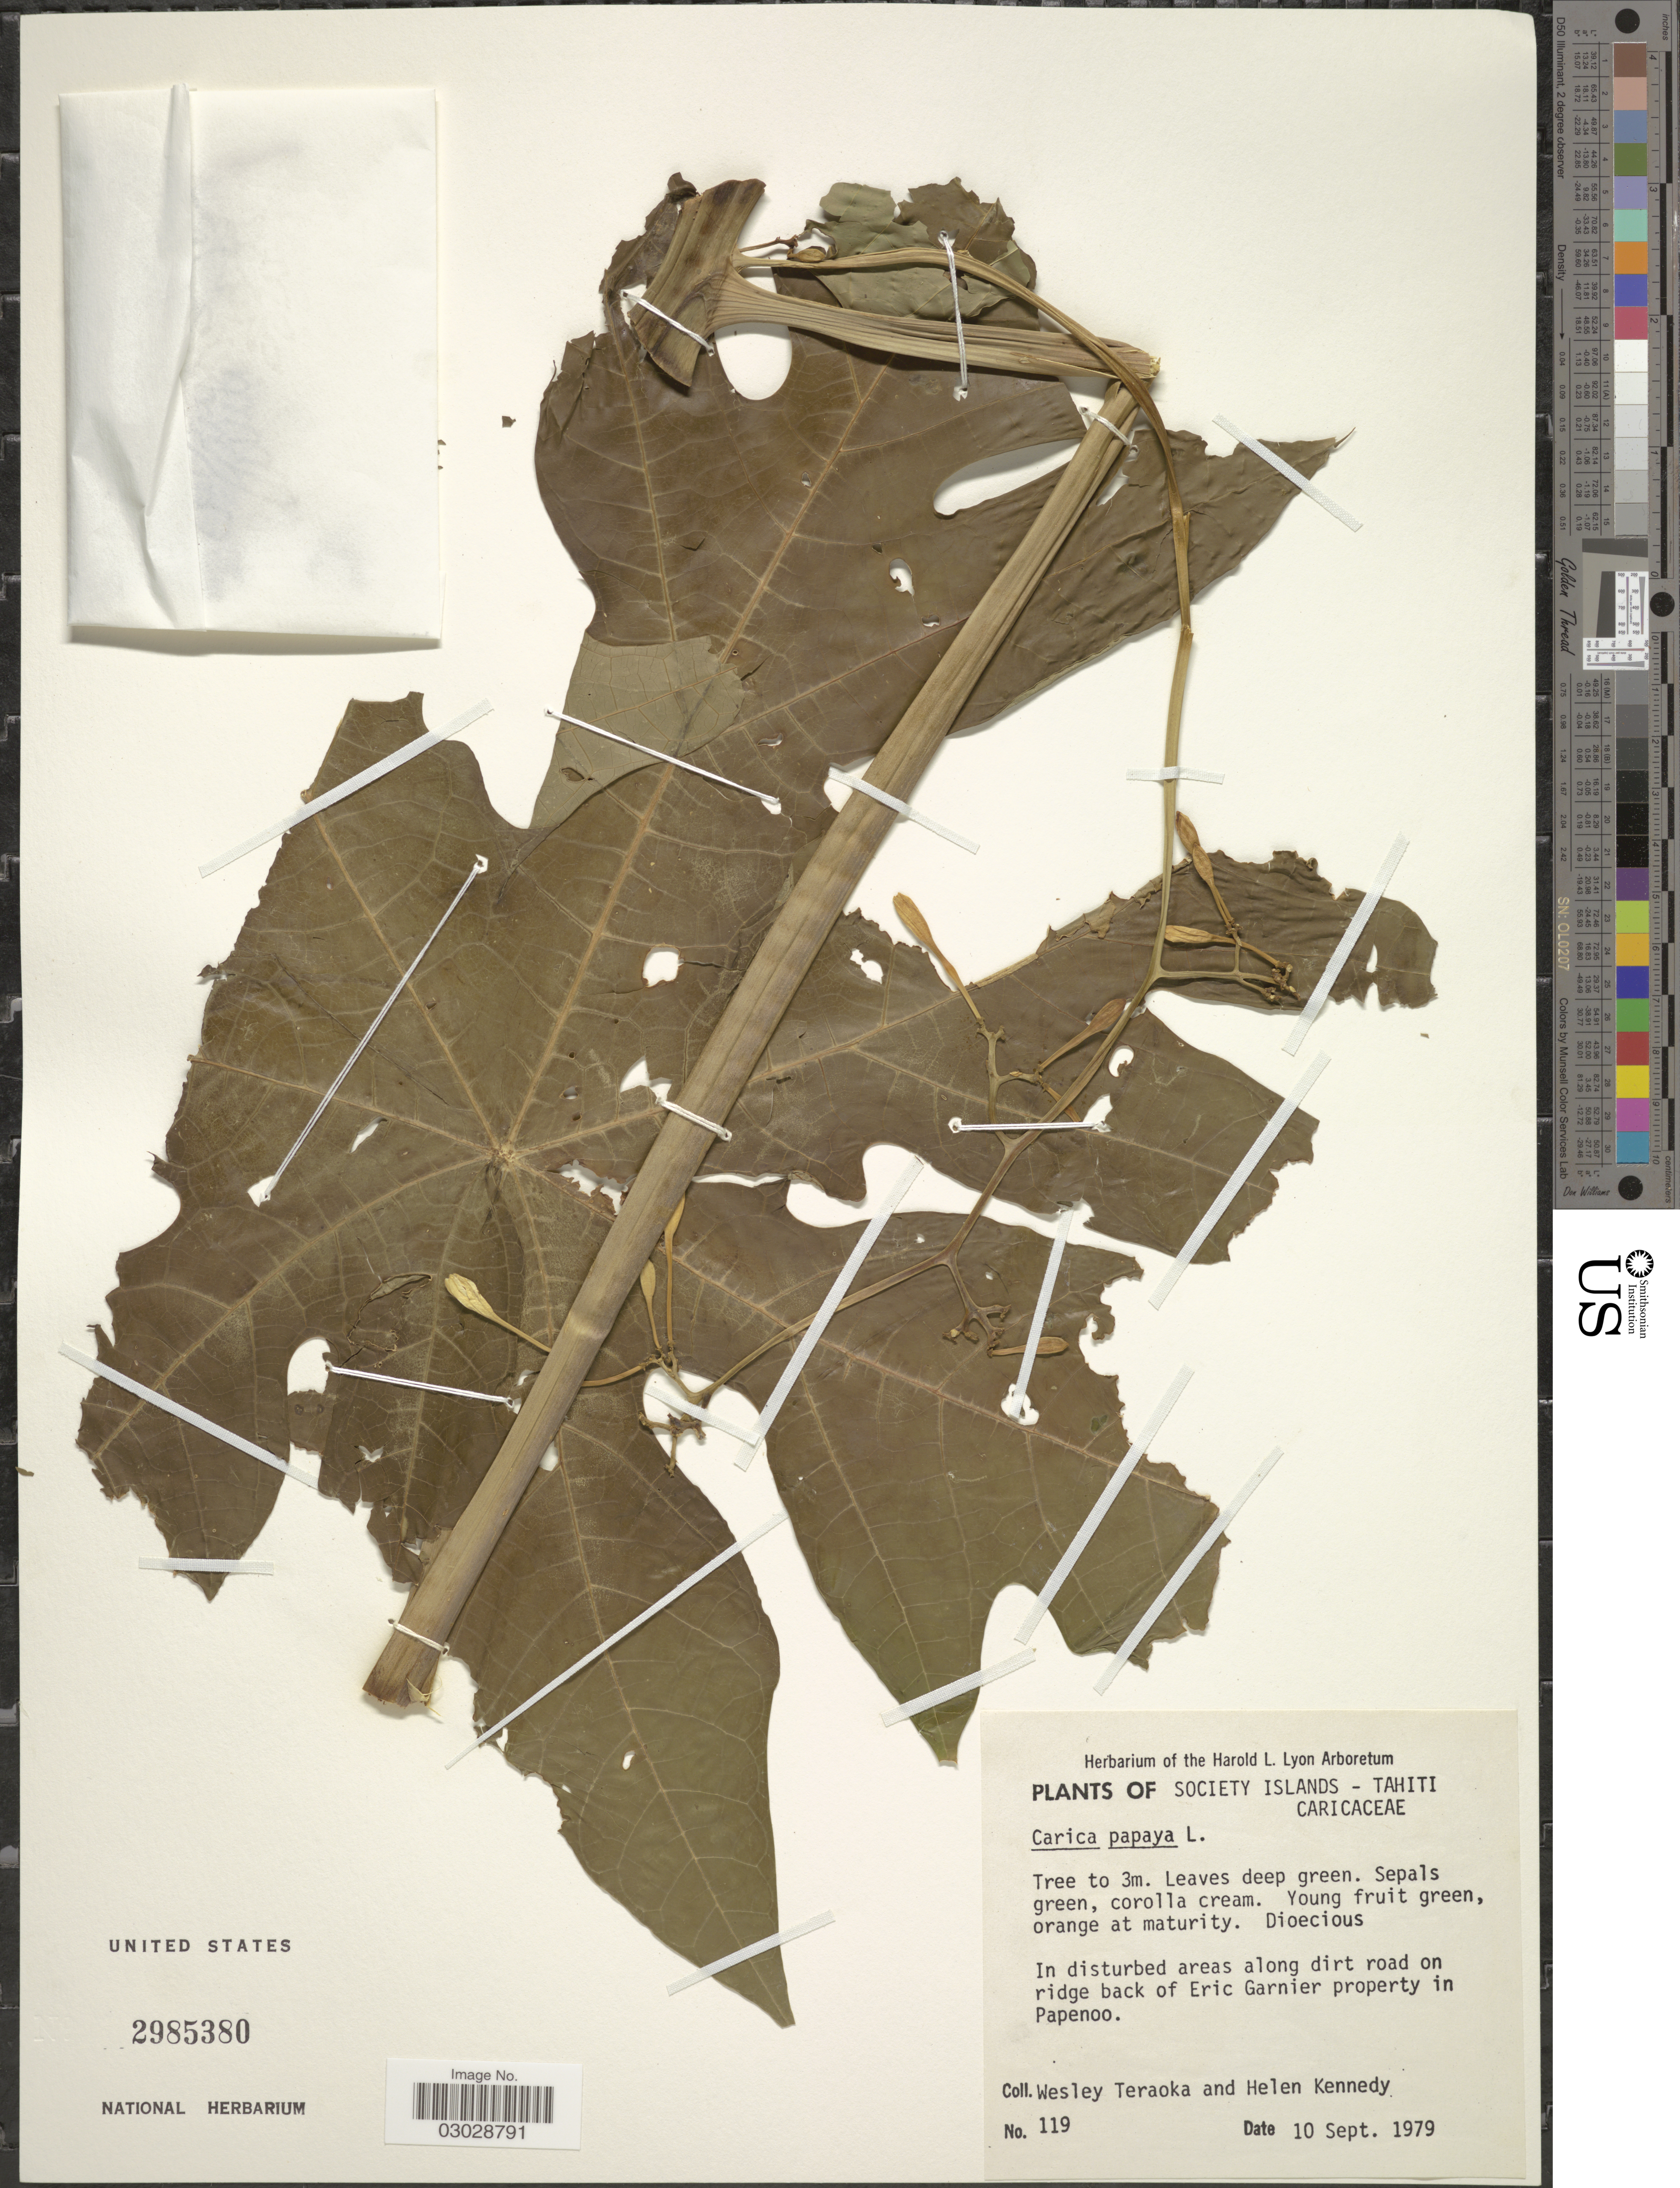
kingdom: Plantae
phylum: Tracheophyta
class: Magnoliopsida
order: Brassicales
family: Caricaceae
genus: Carica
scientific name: Carica papaya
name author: L.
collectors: W. Teraoka & H. Kennedy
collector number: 119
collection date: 1979-09-10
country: French Polynesia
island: Tahiti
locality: Society Islands - Tahiti. Areas along dirt road on ridge back of Eric Garnier property in Papenoo.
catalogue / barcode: US 2985380